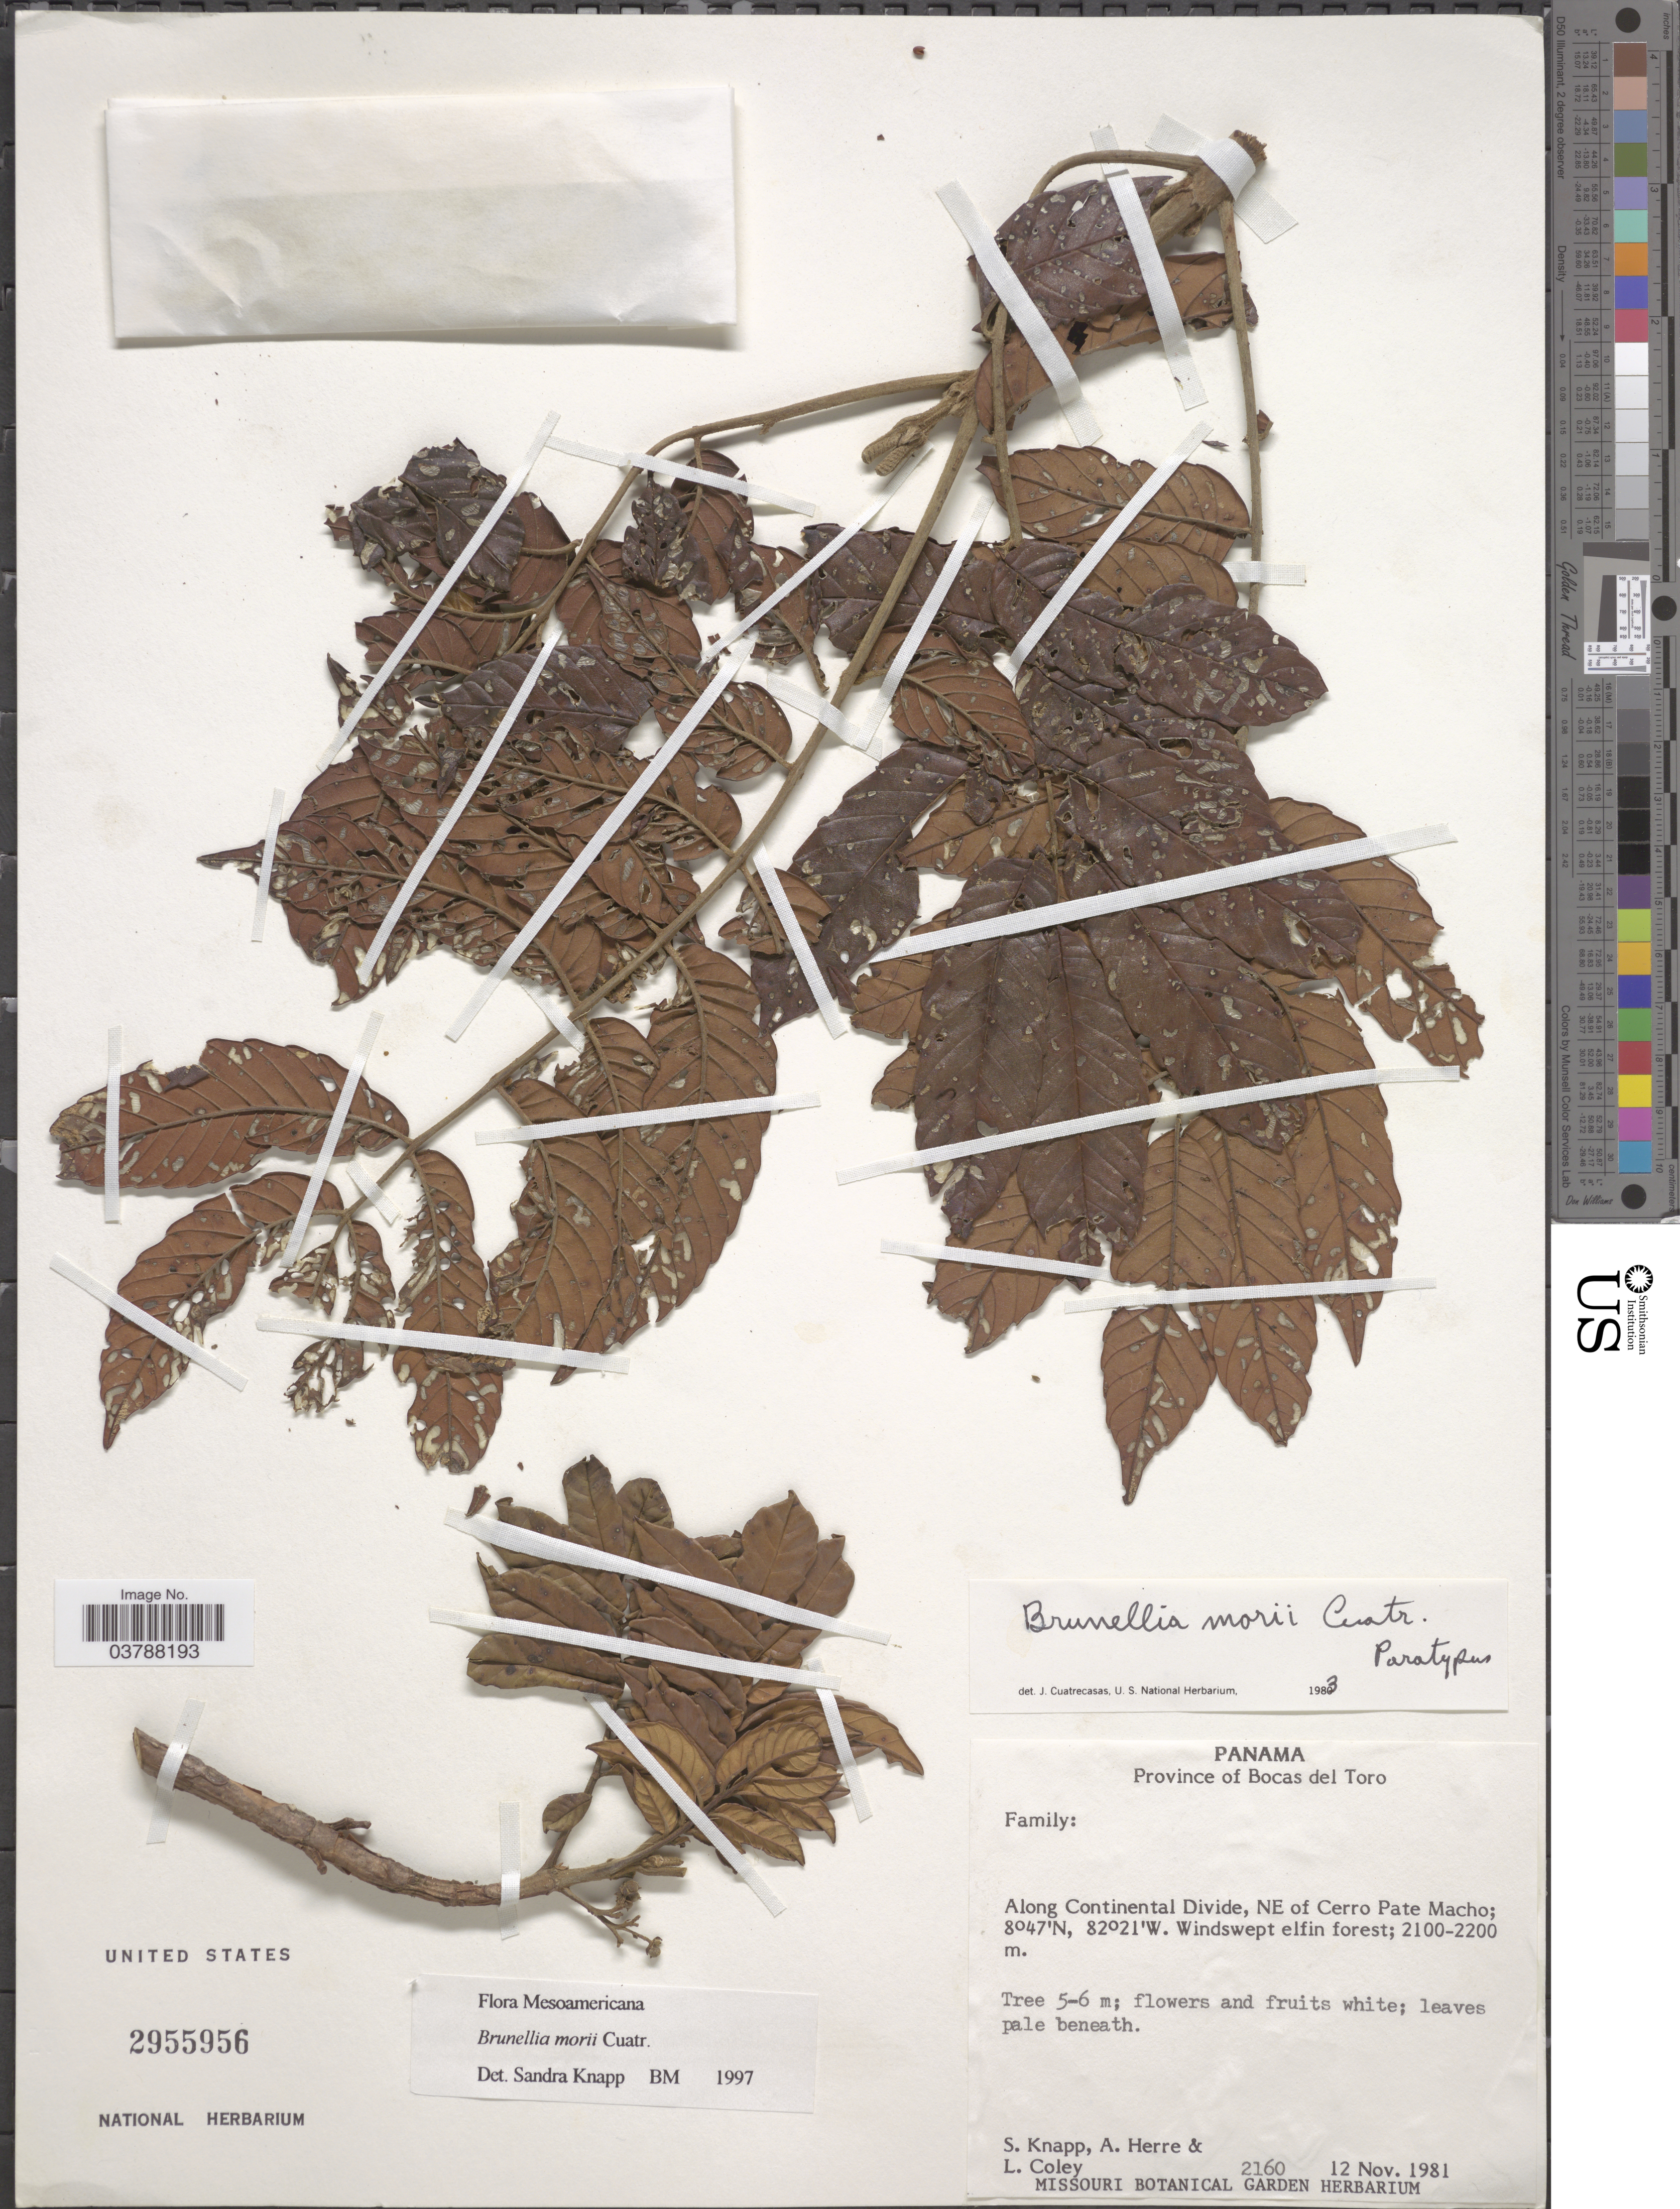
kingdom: Plantae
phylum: Tracheophyta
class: Magnoliopsida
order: Oxalidales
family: Brunelliaceae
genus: Brunellia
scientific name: Brunellia morii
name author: Cuatrec.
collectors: S. Knapp, A. Herre & L. Coley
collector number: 2160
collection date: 1981-11-12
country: Panama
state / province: Bocas del Toro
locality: Along Continental Divide, NE of Cerro Pate Macho.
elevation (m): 2100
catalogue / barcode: US 2955956